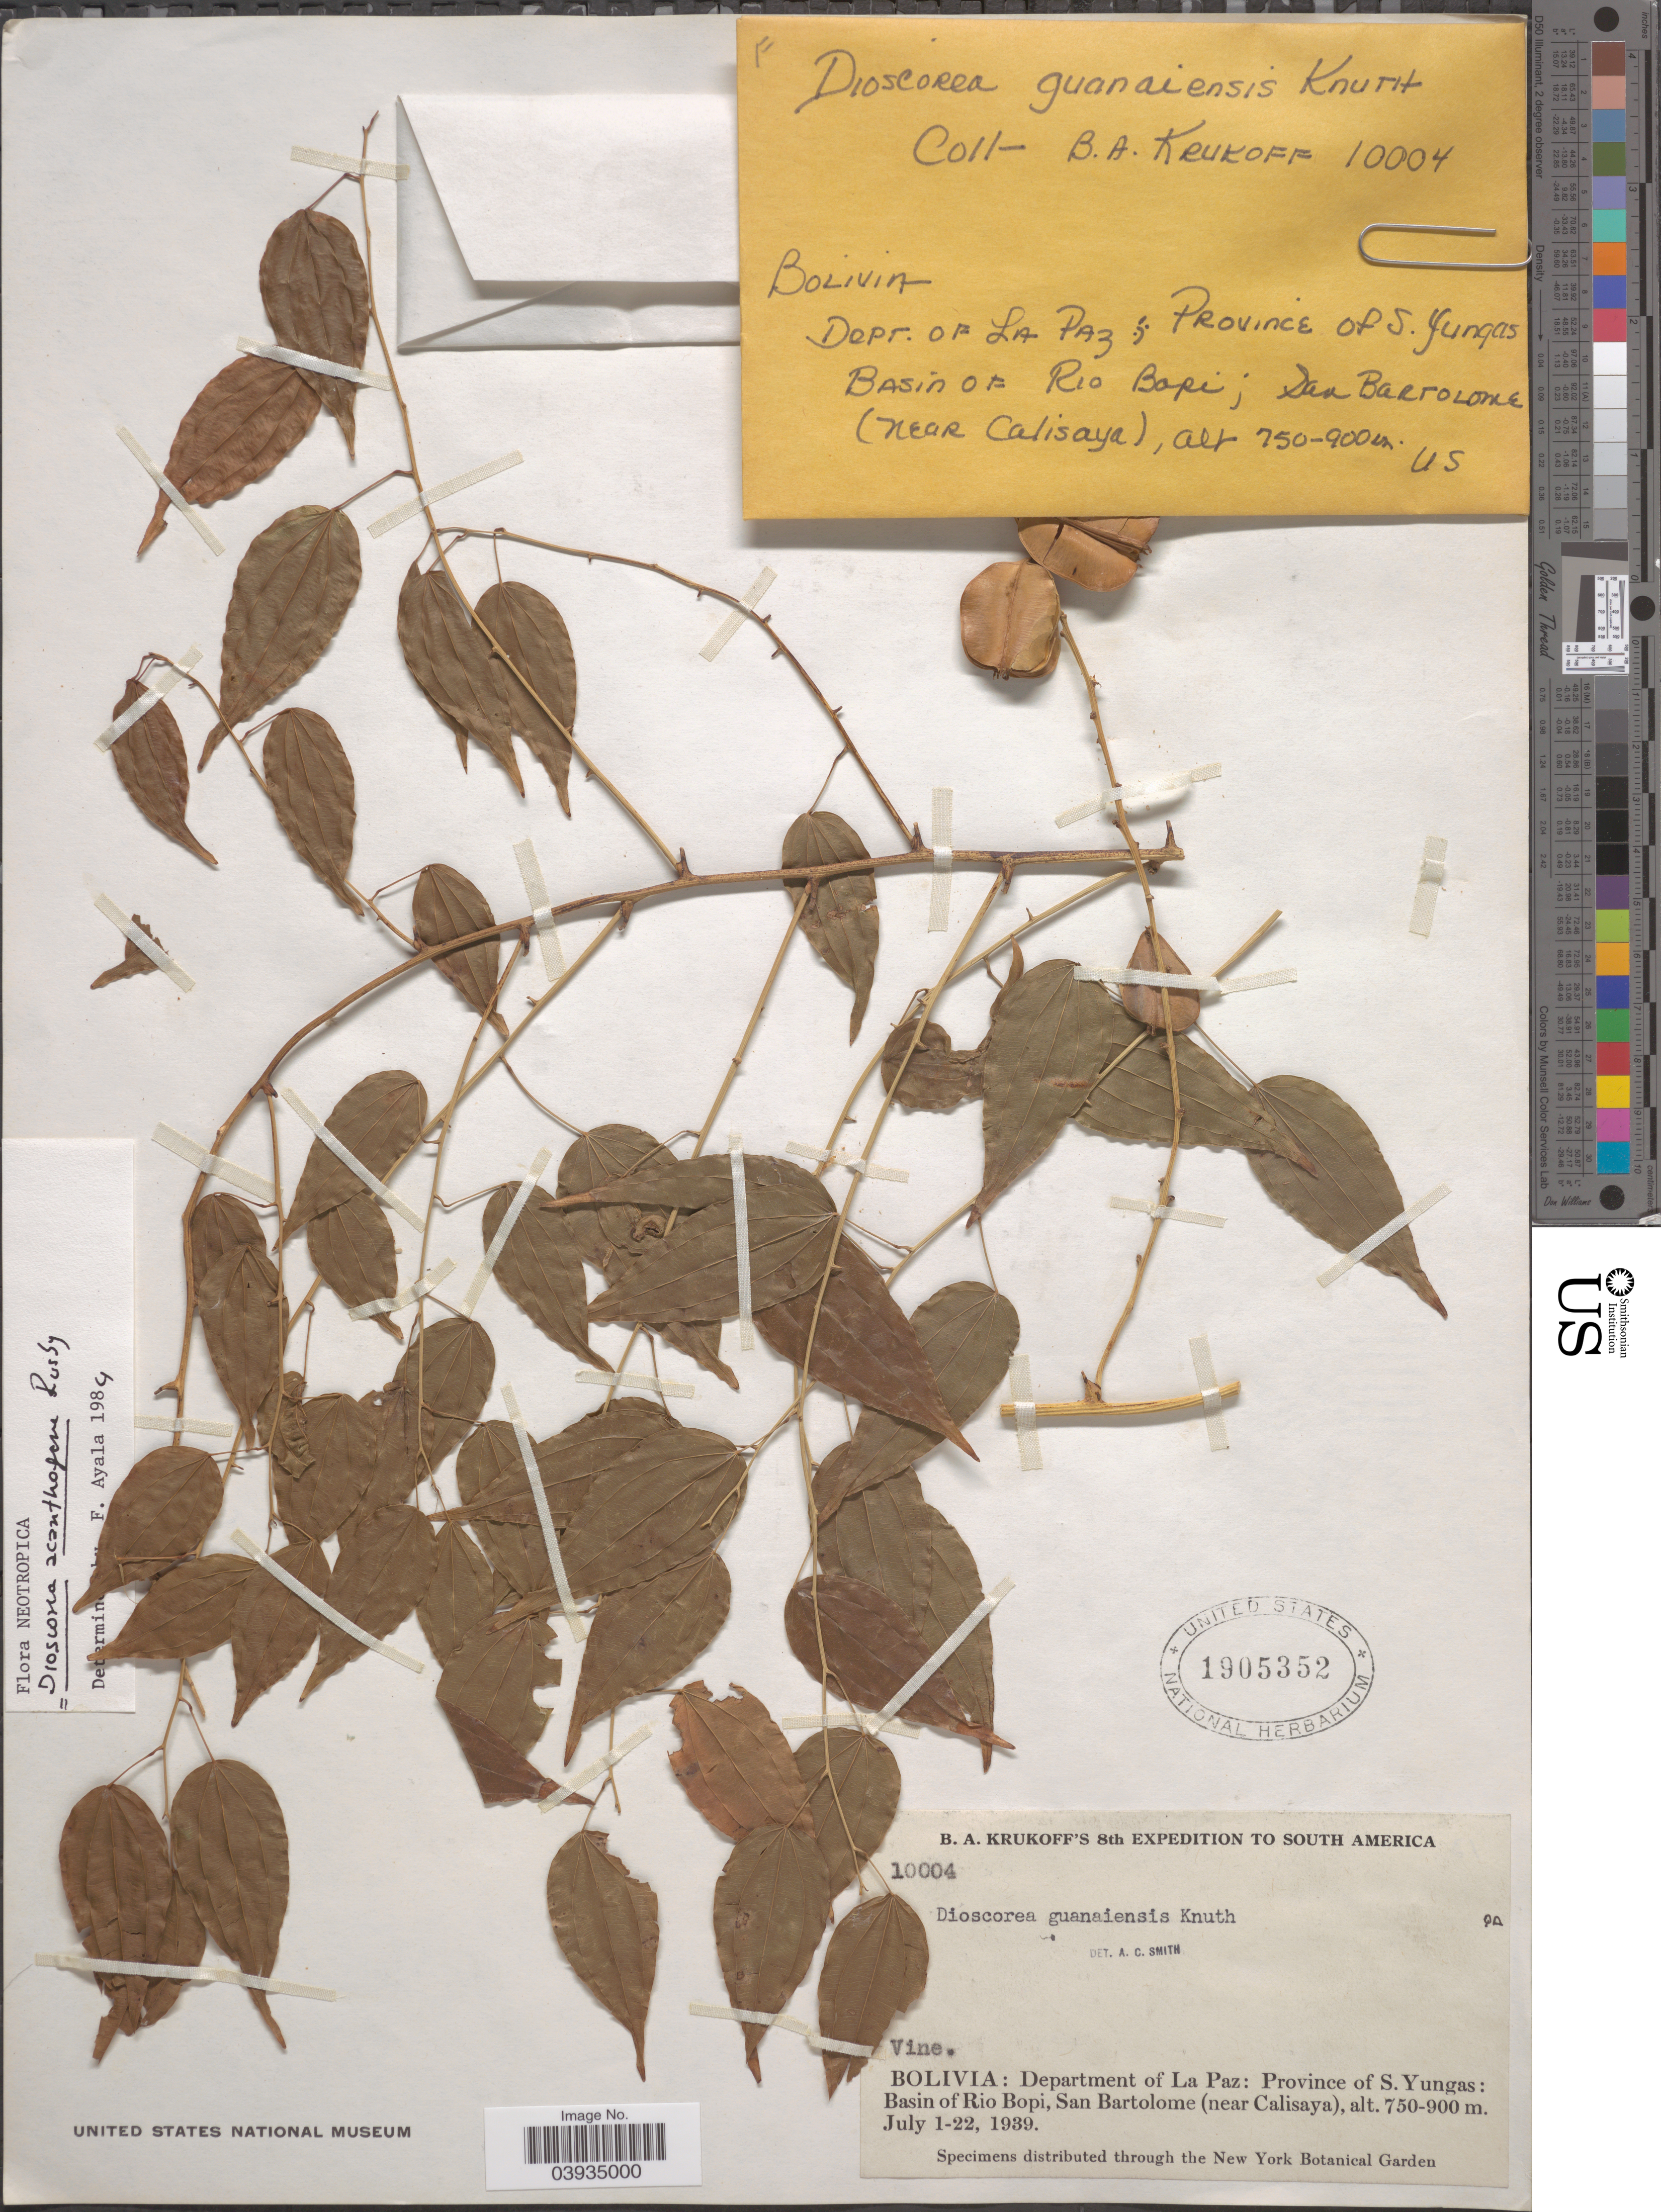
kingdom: Plantae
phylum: Tracheophyta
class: Liliopsida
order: Dioscoreales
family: Dioscoreaceae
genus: Dioscorea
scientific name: Dioscorea acanthogene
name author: Rusby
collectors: B. A. Krukoff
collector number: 10004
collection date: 1939-07-01/1939-07-22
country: Bolivia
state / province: La Paz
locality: Department of La Paz: Province of S. Yungas: Bsin of Rio Bopi, San Bartolome (near Calisaya).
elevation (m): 750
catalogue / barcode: US 1905352